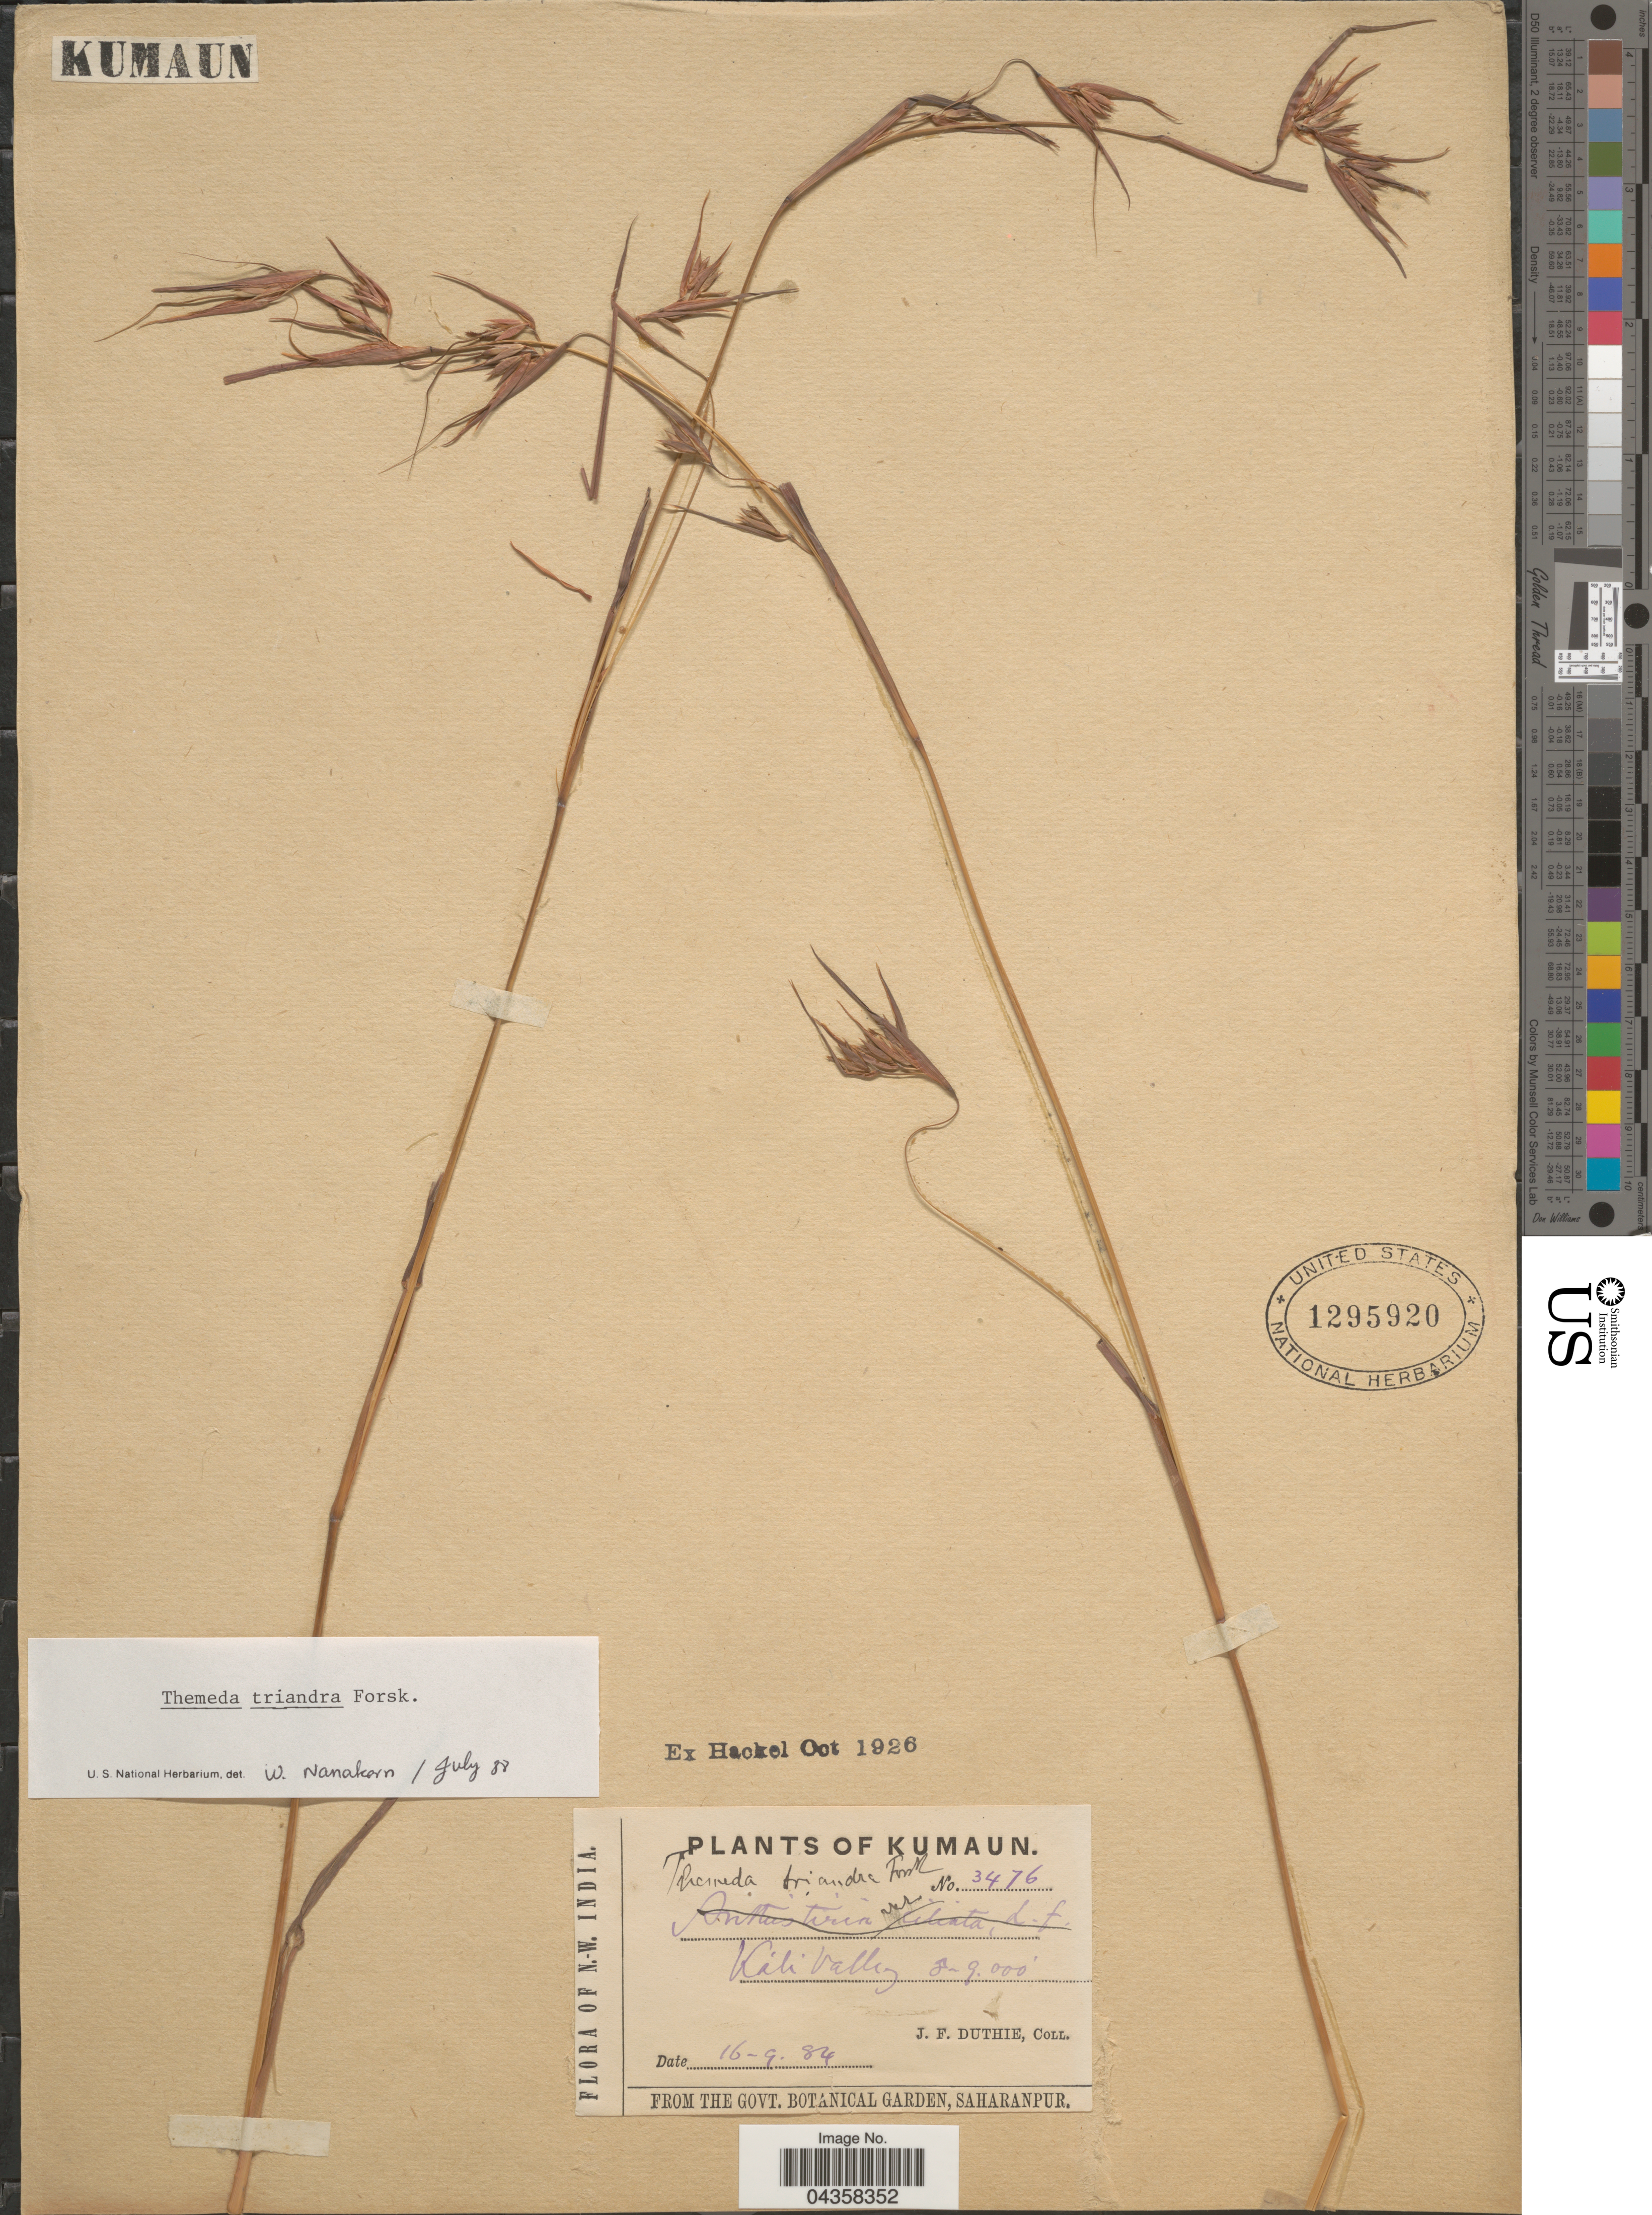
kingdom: Plantae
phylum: Tracheophyta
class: Liliopsida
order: Poales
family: Poaceae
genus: Themeda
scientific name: Themeda triandra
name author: Forssk.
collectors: J. F. Duthie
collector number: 3476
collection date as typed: Transcribed d/m/y: 16/9/84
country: India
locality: Kumaun. Kali Valley.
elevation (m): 2438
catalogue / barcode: US 1295920